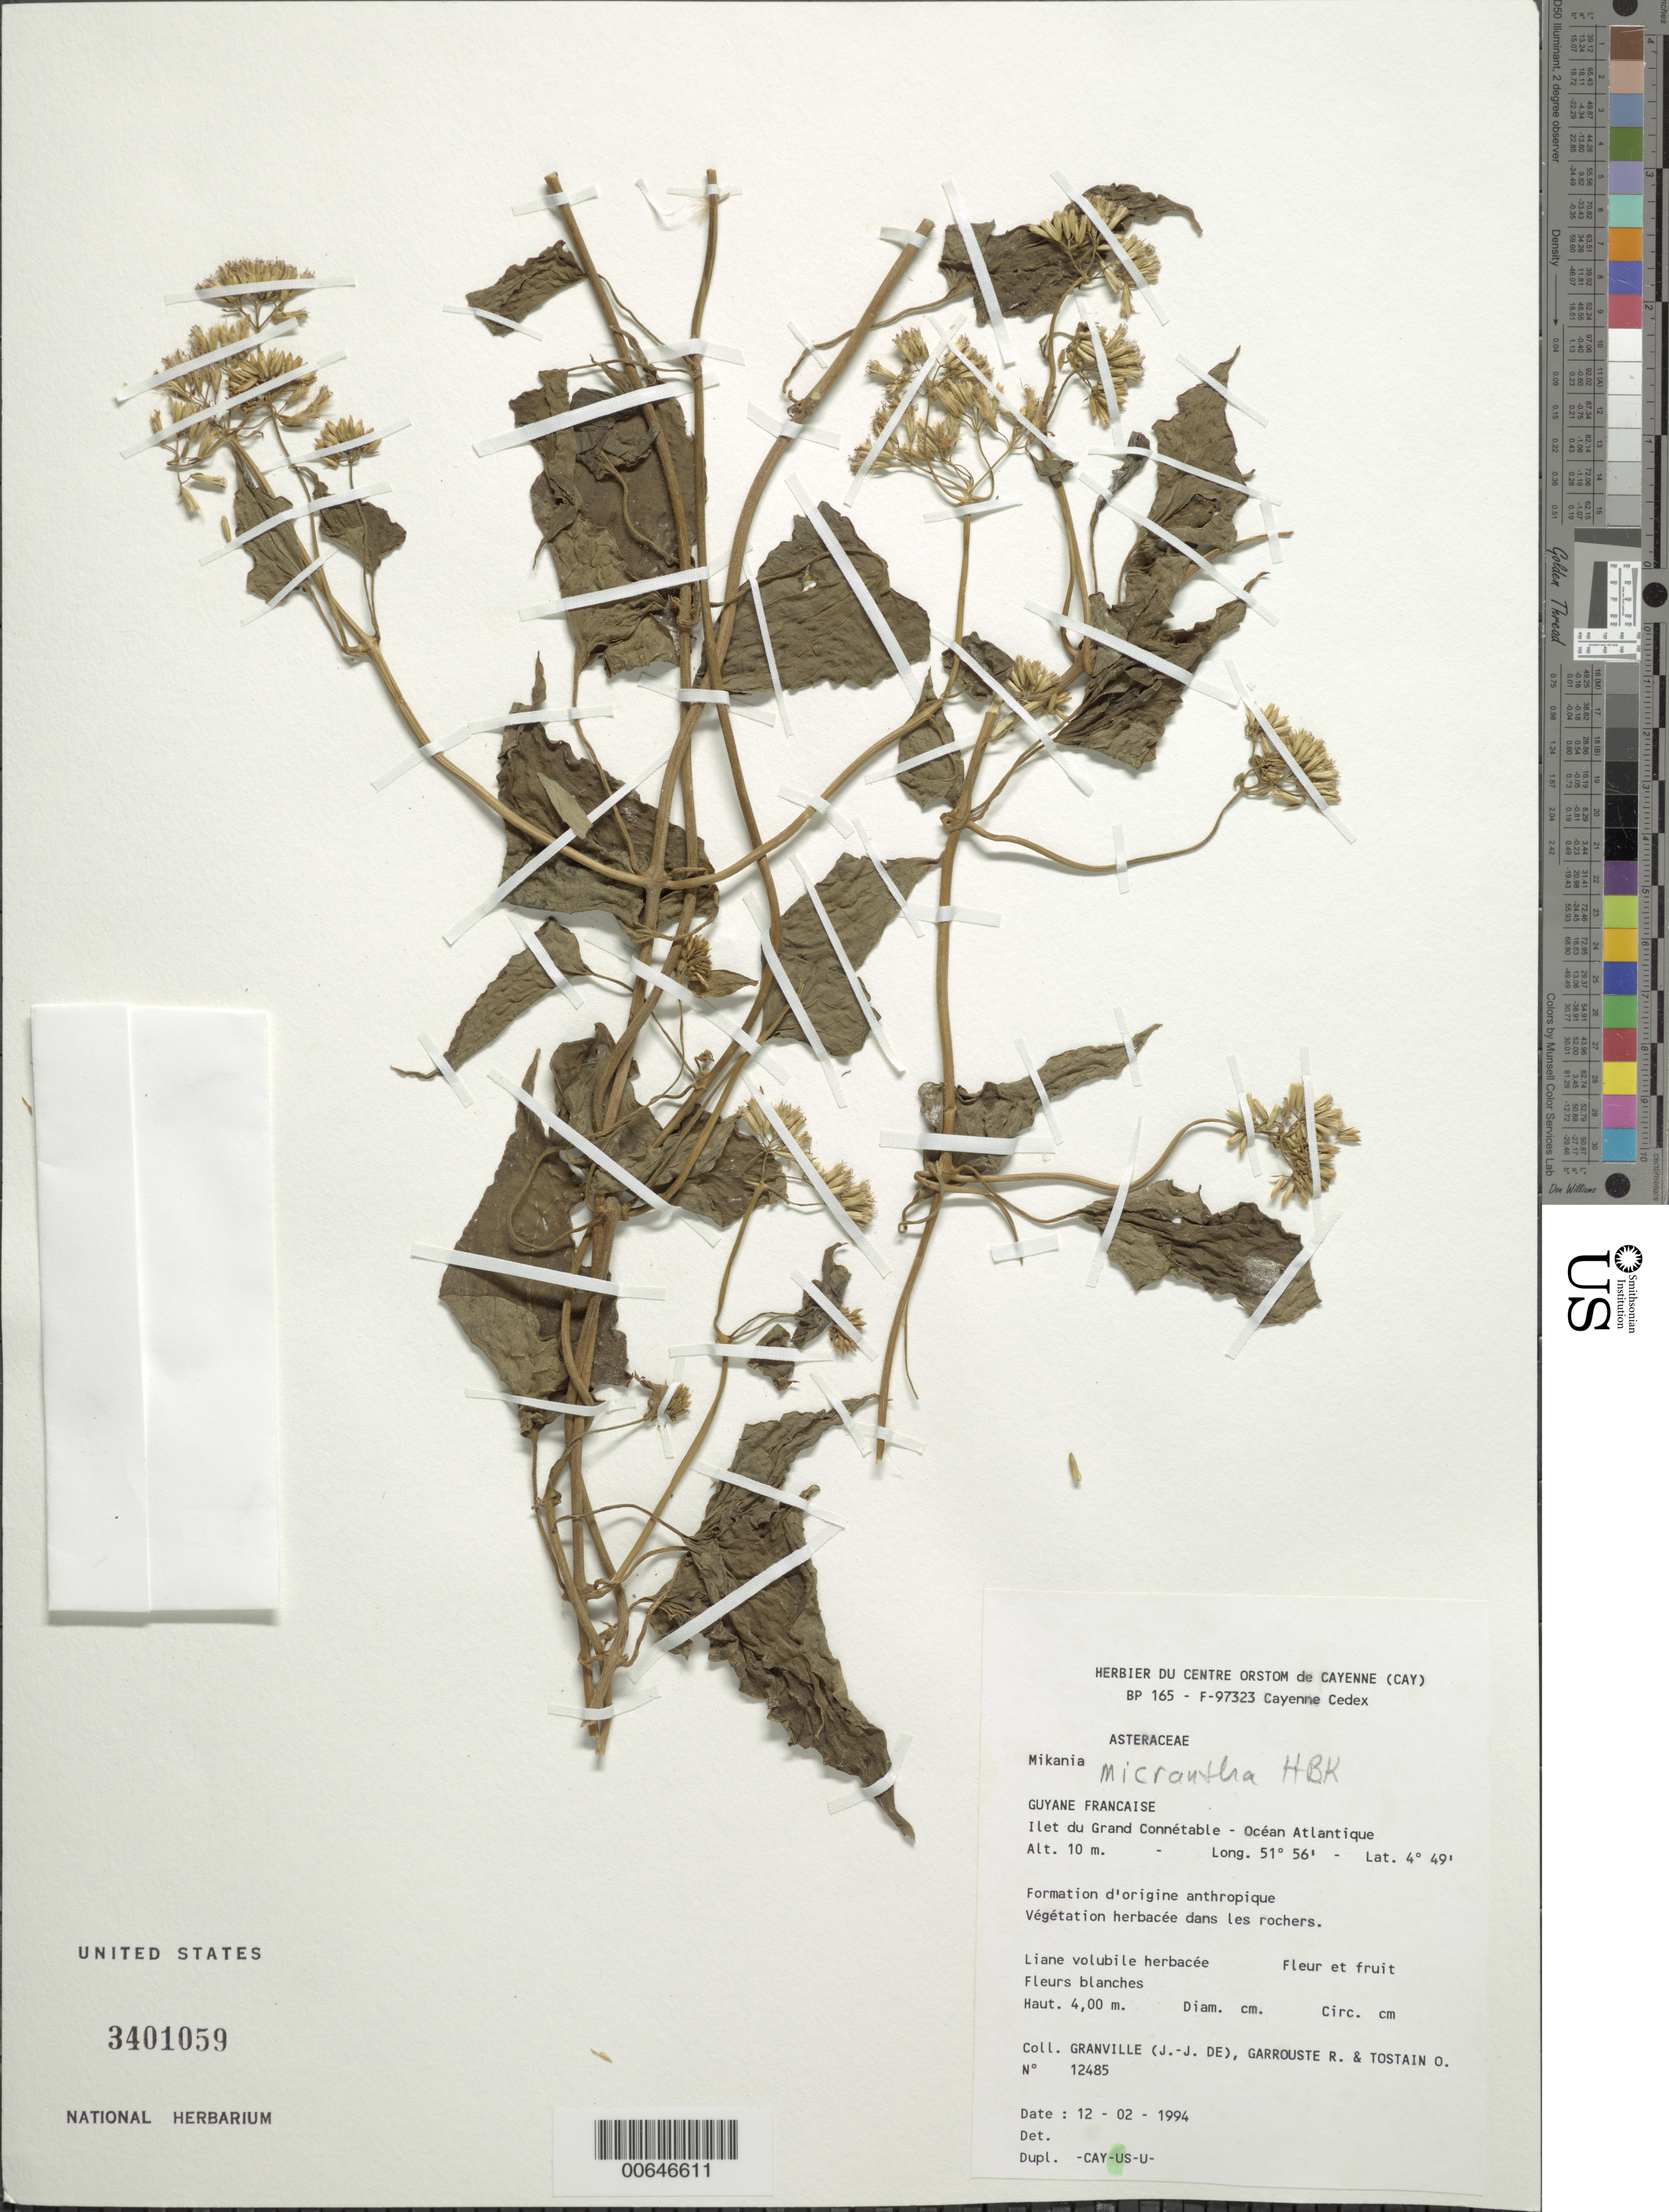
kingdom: Plantae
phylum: Tracheophyta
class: Magnoliopsida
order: Asterales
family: Asteraceae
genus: Mikania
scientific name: Mikania micrantha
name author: Kunth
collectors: J.-J. de Granville et al.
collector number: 12485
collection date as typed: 12-Feb-94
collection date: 1994-02-12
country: French Guiana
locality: Ilet du Grand Connétable, Océan Atlantique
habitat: Végétation herbacée dans les rochers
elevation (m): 10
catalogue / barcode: US 3401059